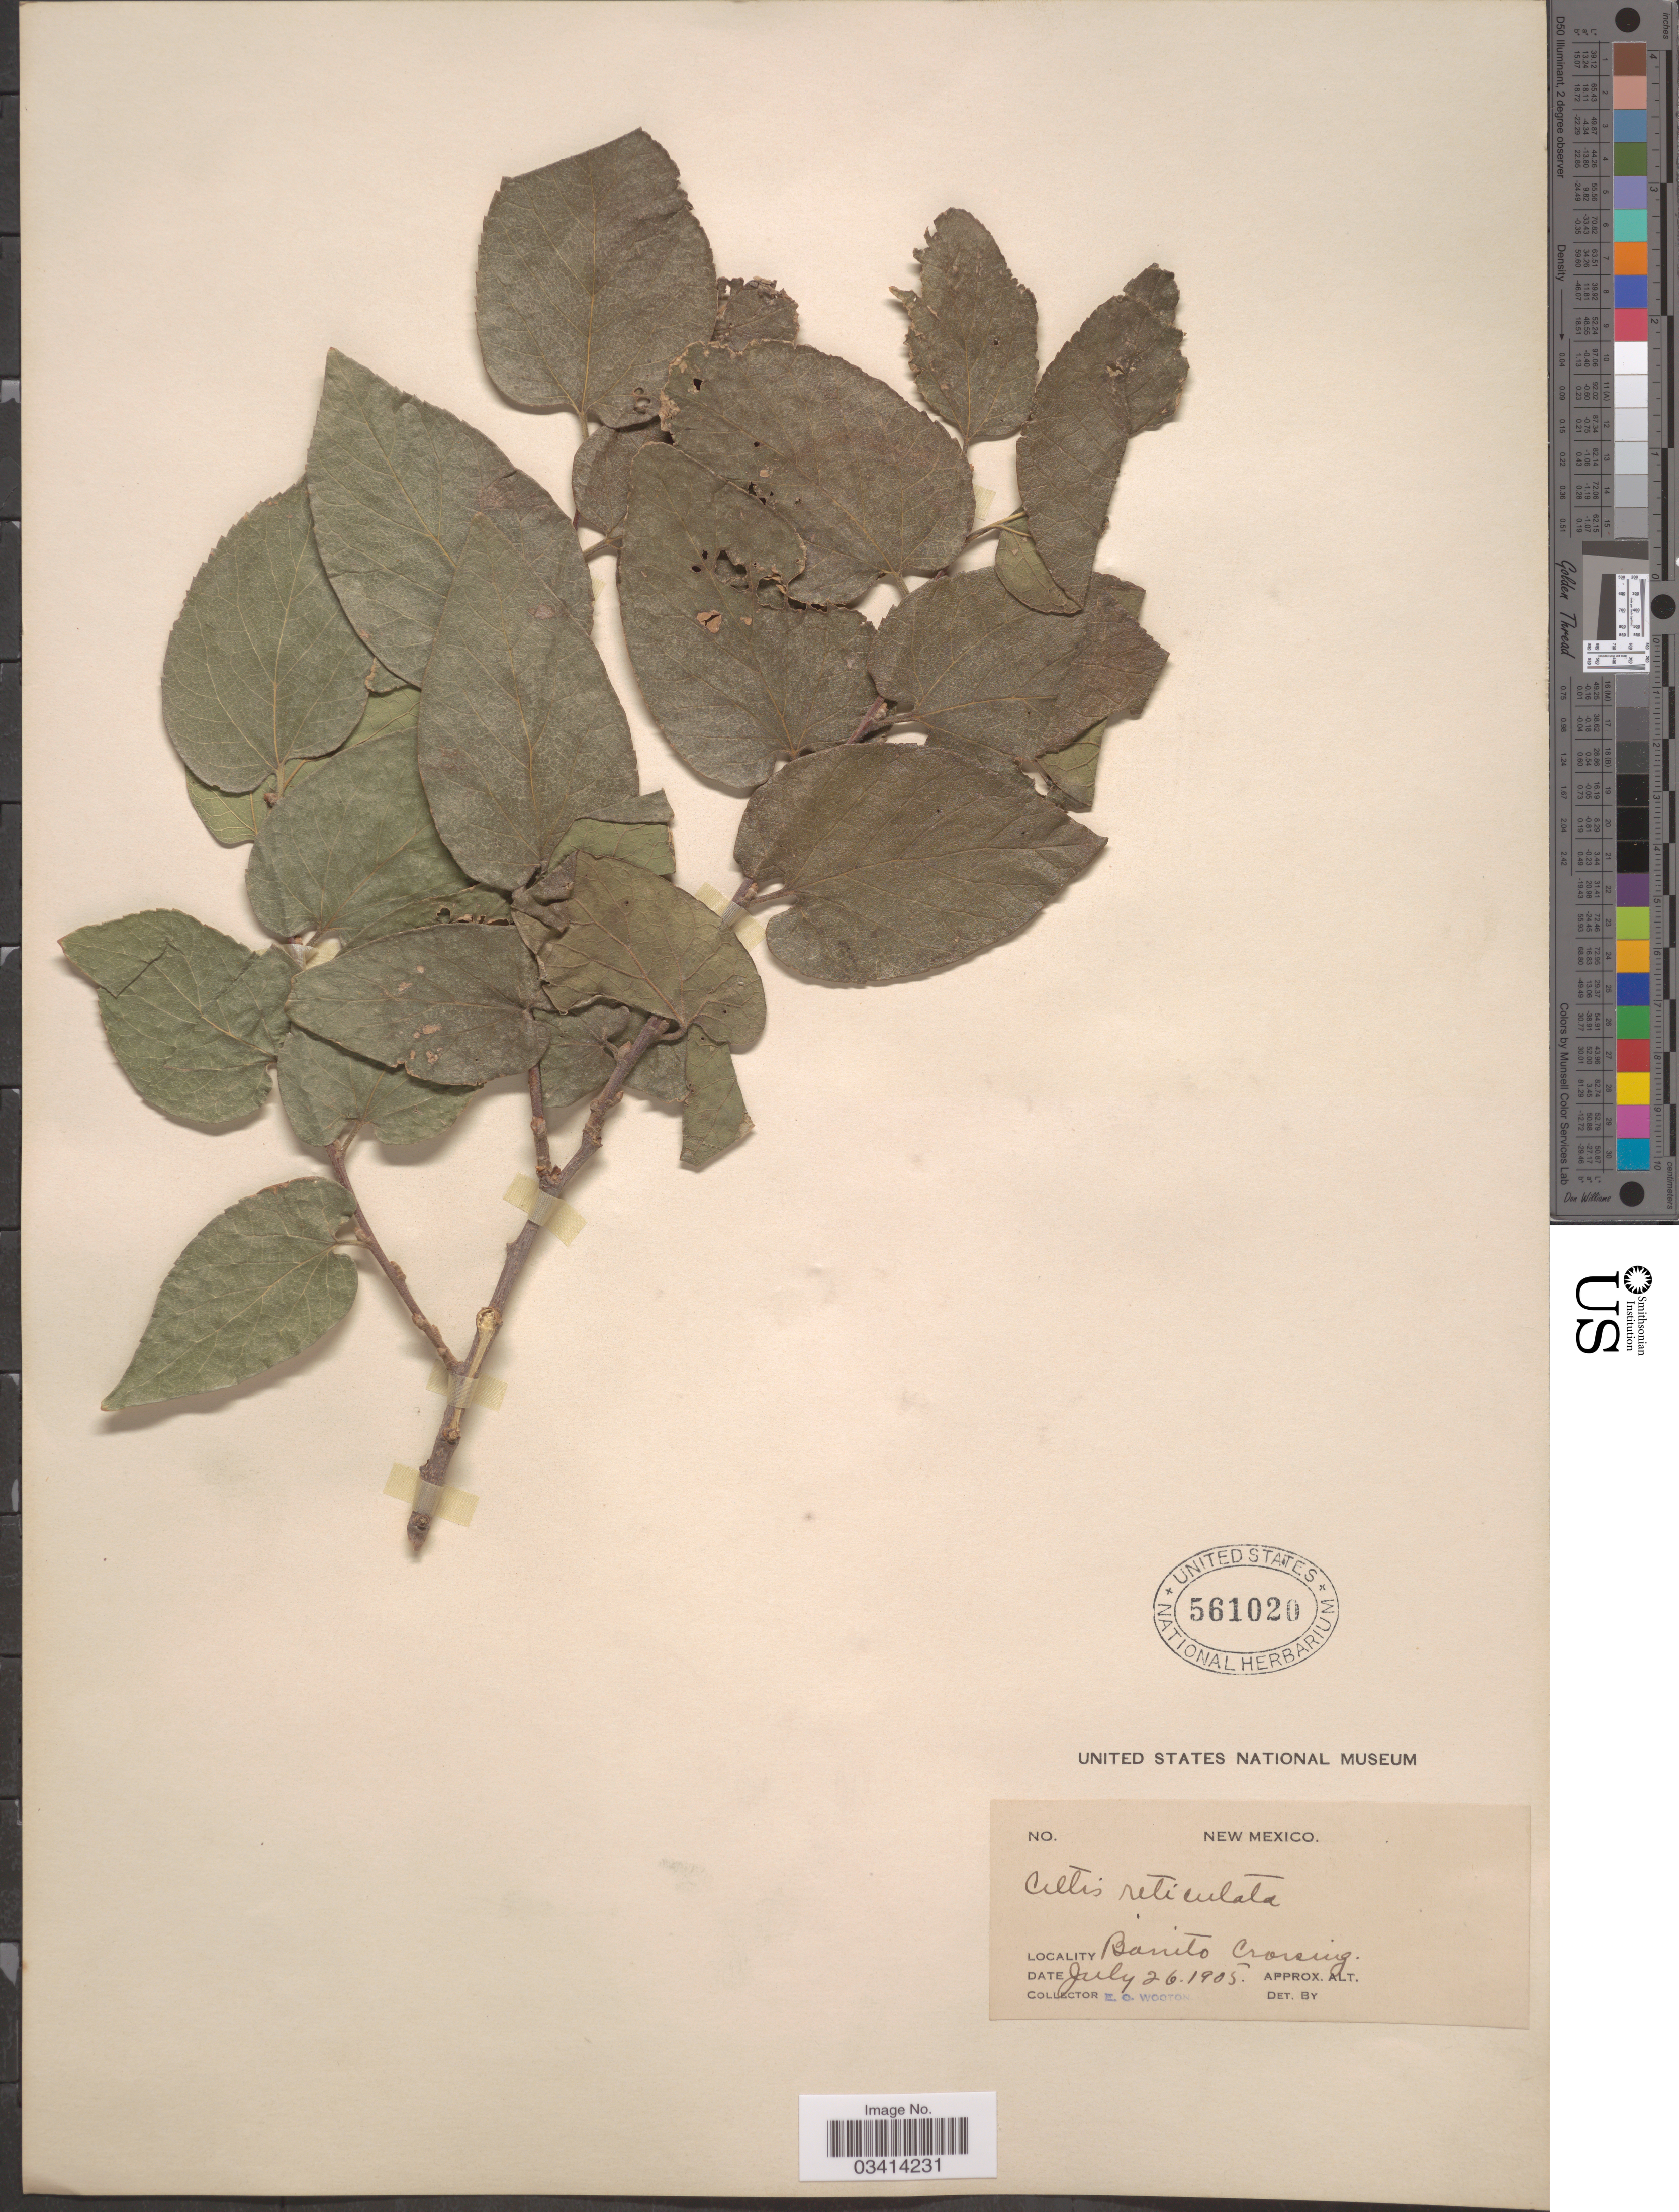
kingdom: Plantae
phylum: Tracheophyta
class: Magnoliopsida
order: Rosales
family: Cannabaceae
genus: Celtis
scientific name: Celtis reticulata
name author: Torr.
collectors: E. O. Wooton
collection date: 1905-07-26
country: United States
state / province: New Mexico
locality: Banito Crossing.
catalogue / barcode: US 561020